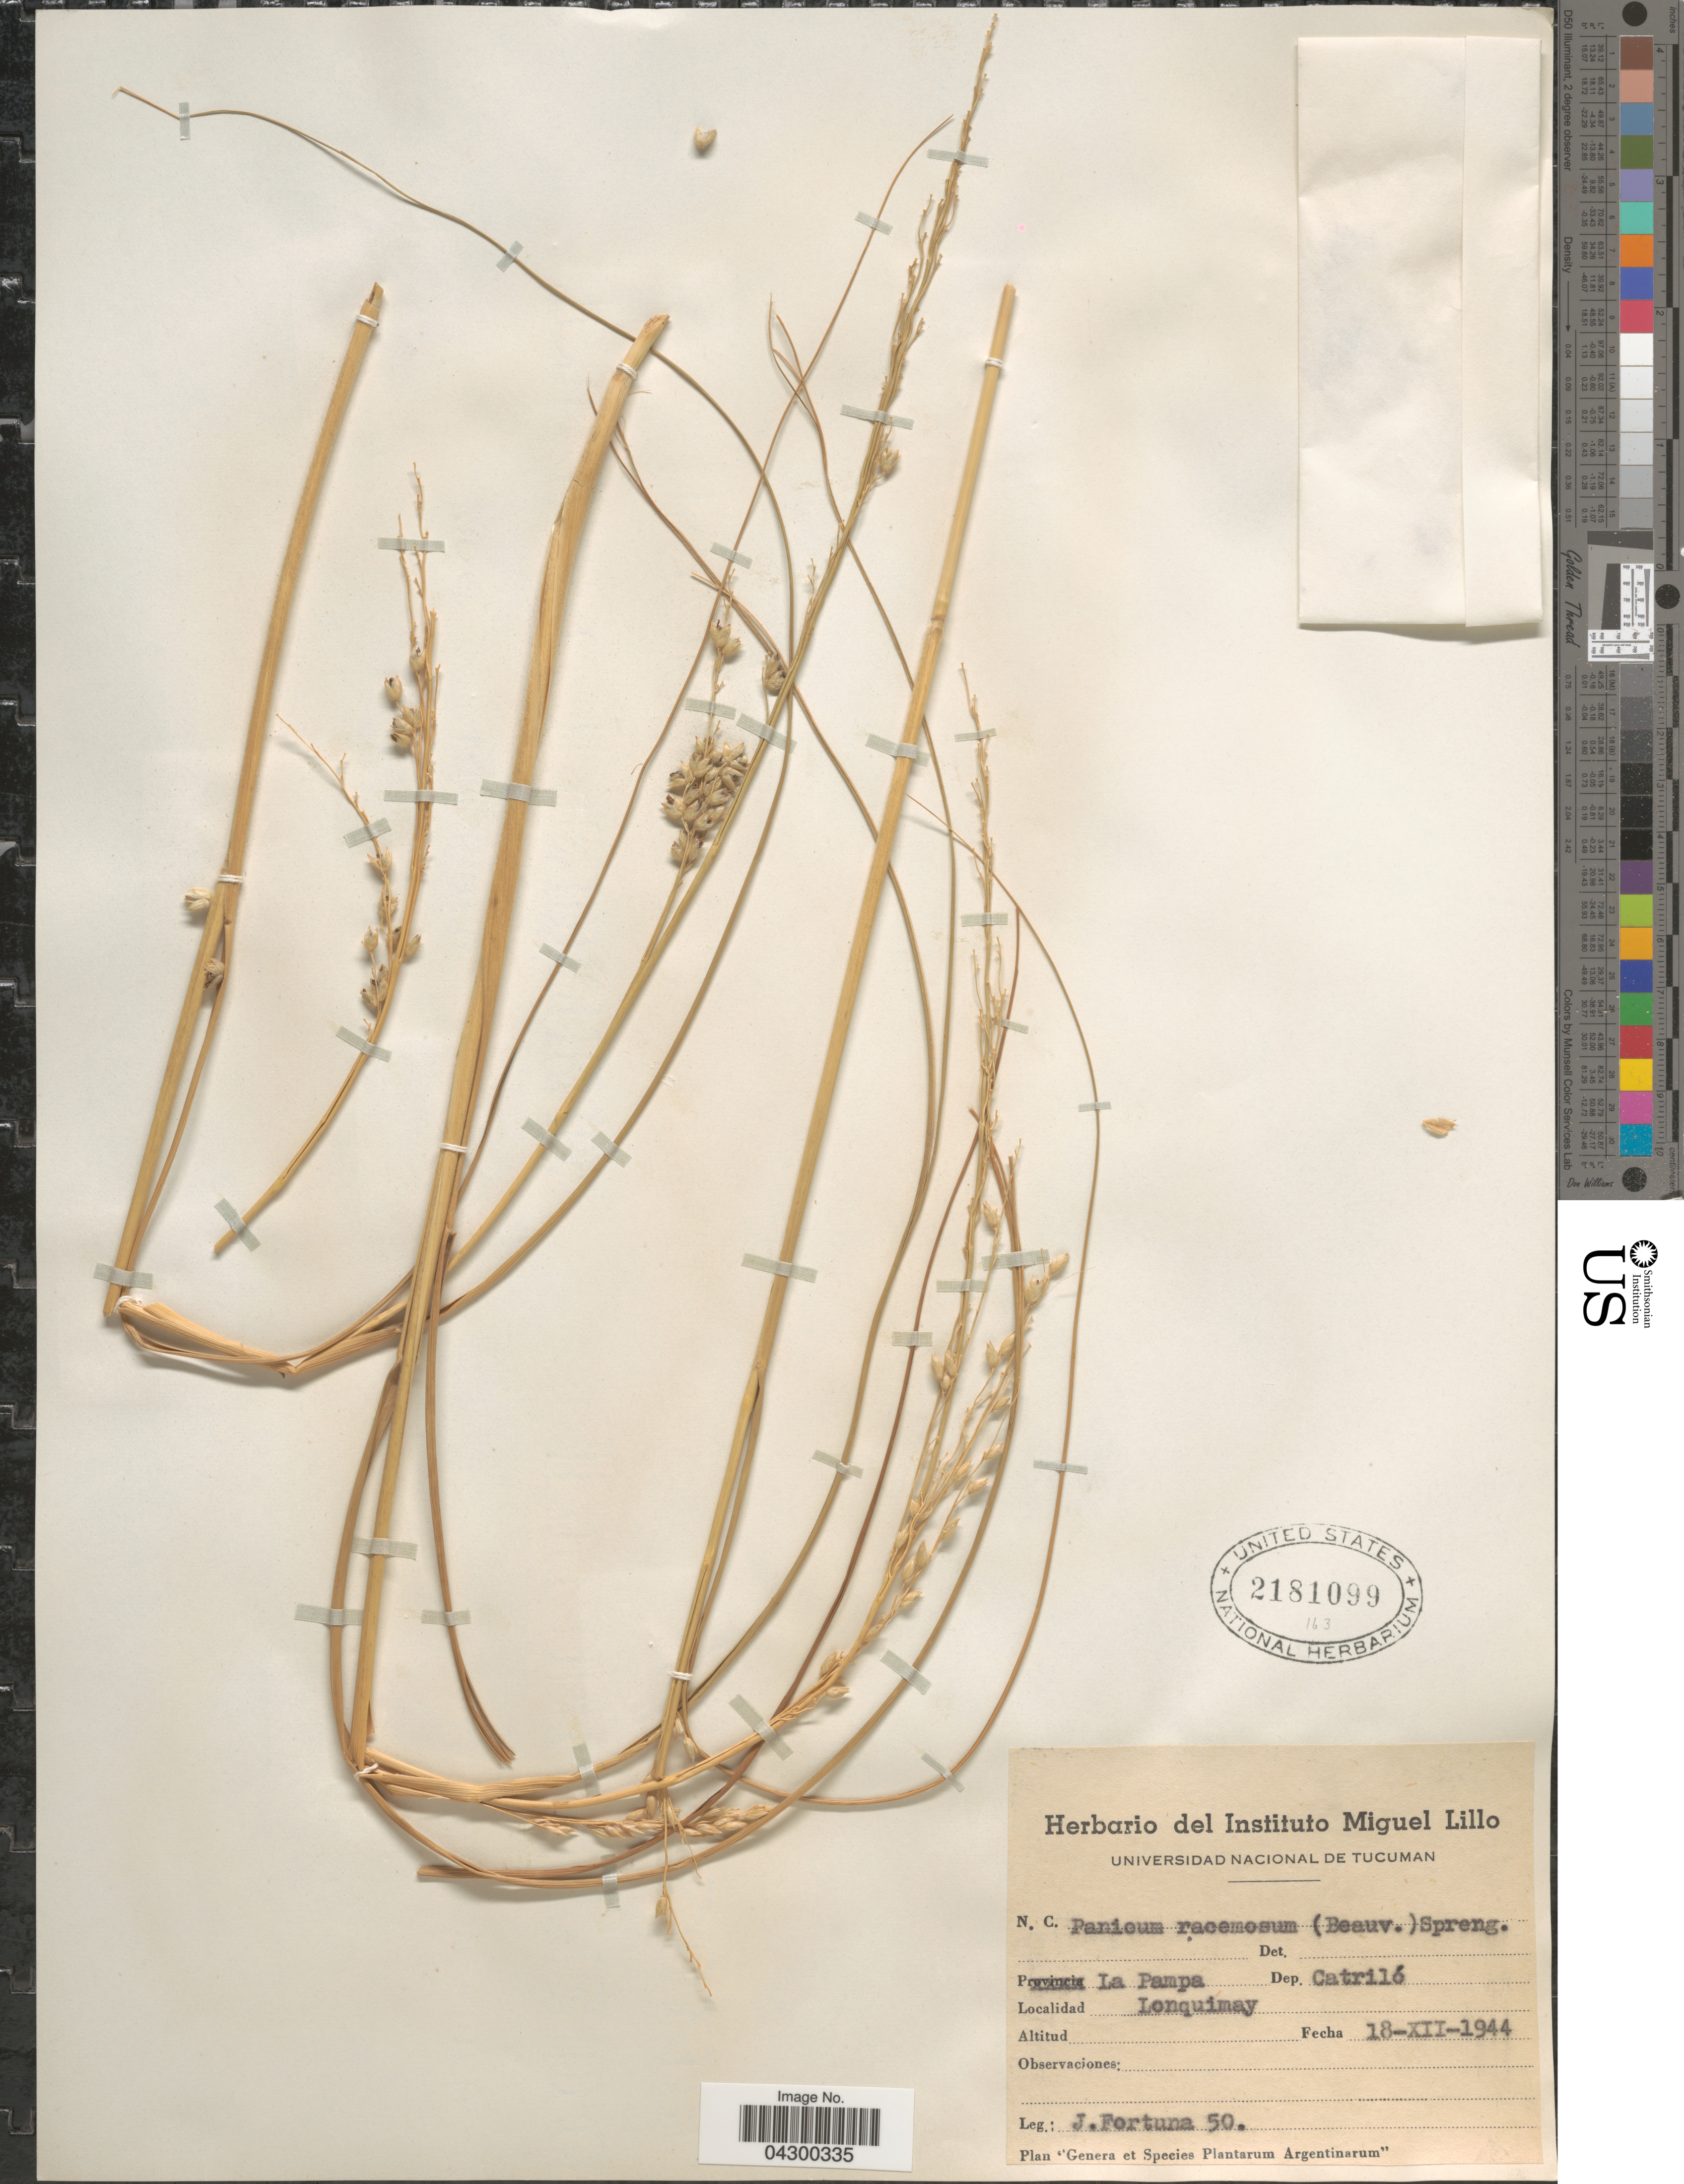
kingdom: Plantae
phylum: Tracheophyta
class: Liliopsida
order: Poales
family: Poaceae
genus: Panicum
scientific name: Panicum racemosum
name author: (P. Beauv.) Spreng.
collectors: J. Fortuna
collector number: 50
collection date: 1944-12-18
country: Argentina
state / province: La Pampa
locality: Dep. Catriló. Lonquimay.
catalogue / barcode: US 2181099